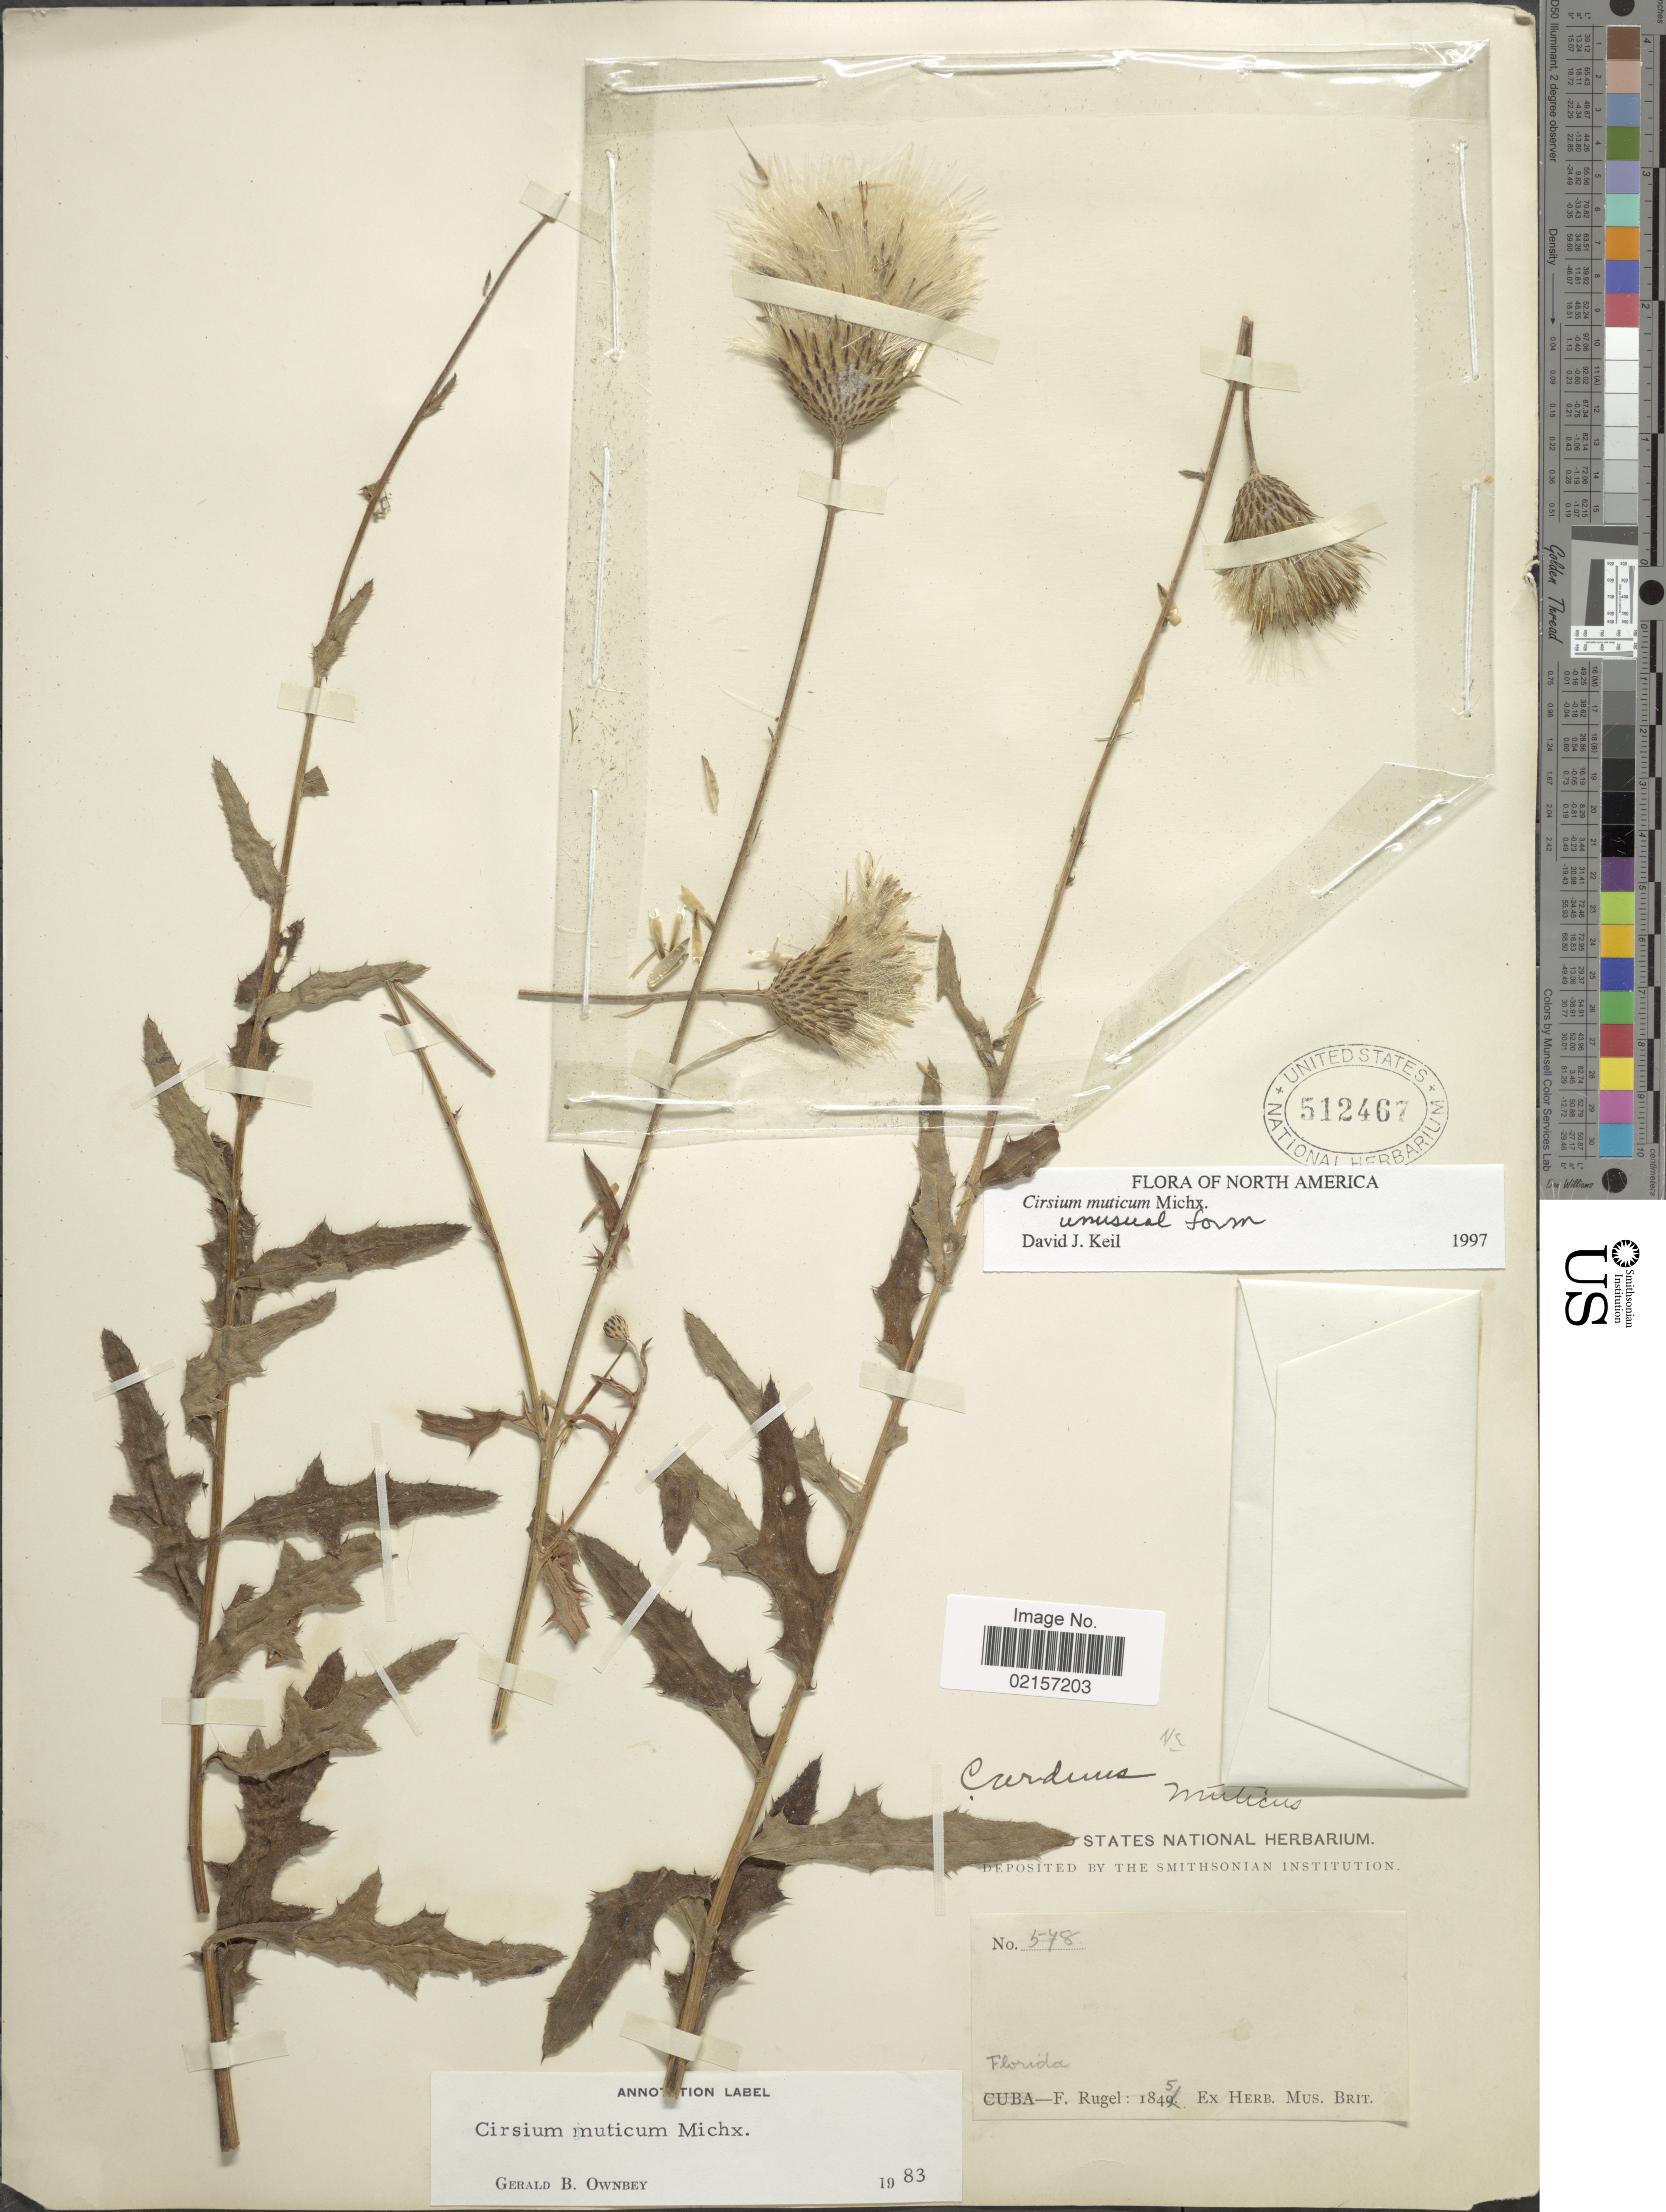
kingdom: Plantae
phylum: Tracheophyta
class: Magnoliopsida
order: Asterales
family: Asteraceae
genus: Cirsium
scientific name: Cirsium muticum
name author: Michx.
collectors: F. Rugel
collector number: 578*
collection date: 1845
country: United States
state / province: Florida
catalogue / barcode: US 512467